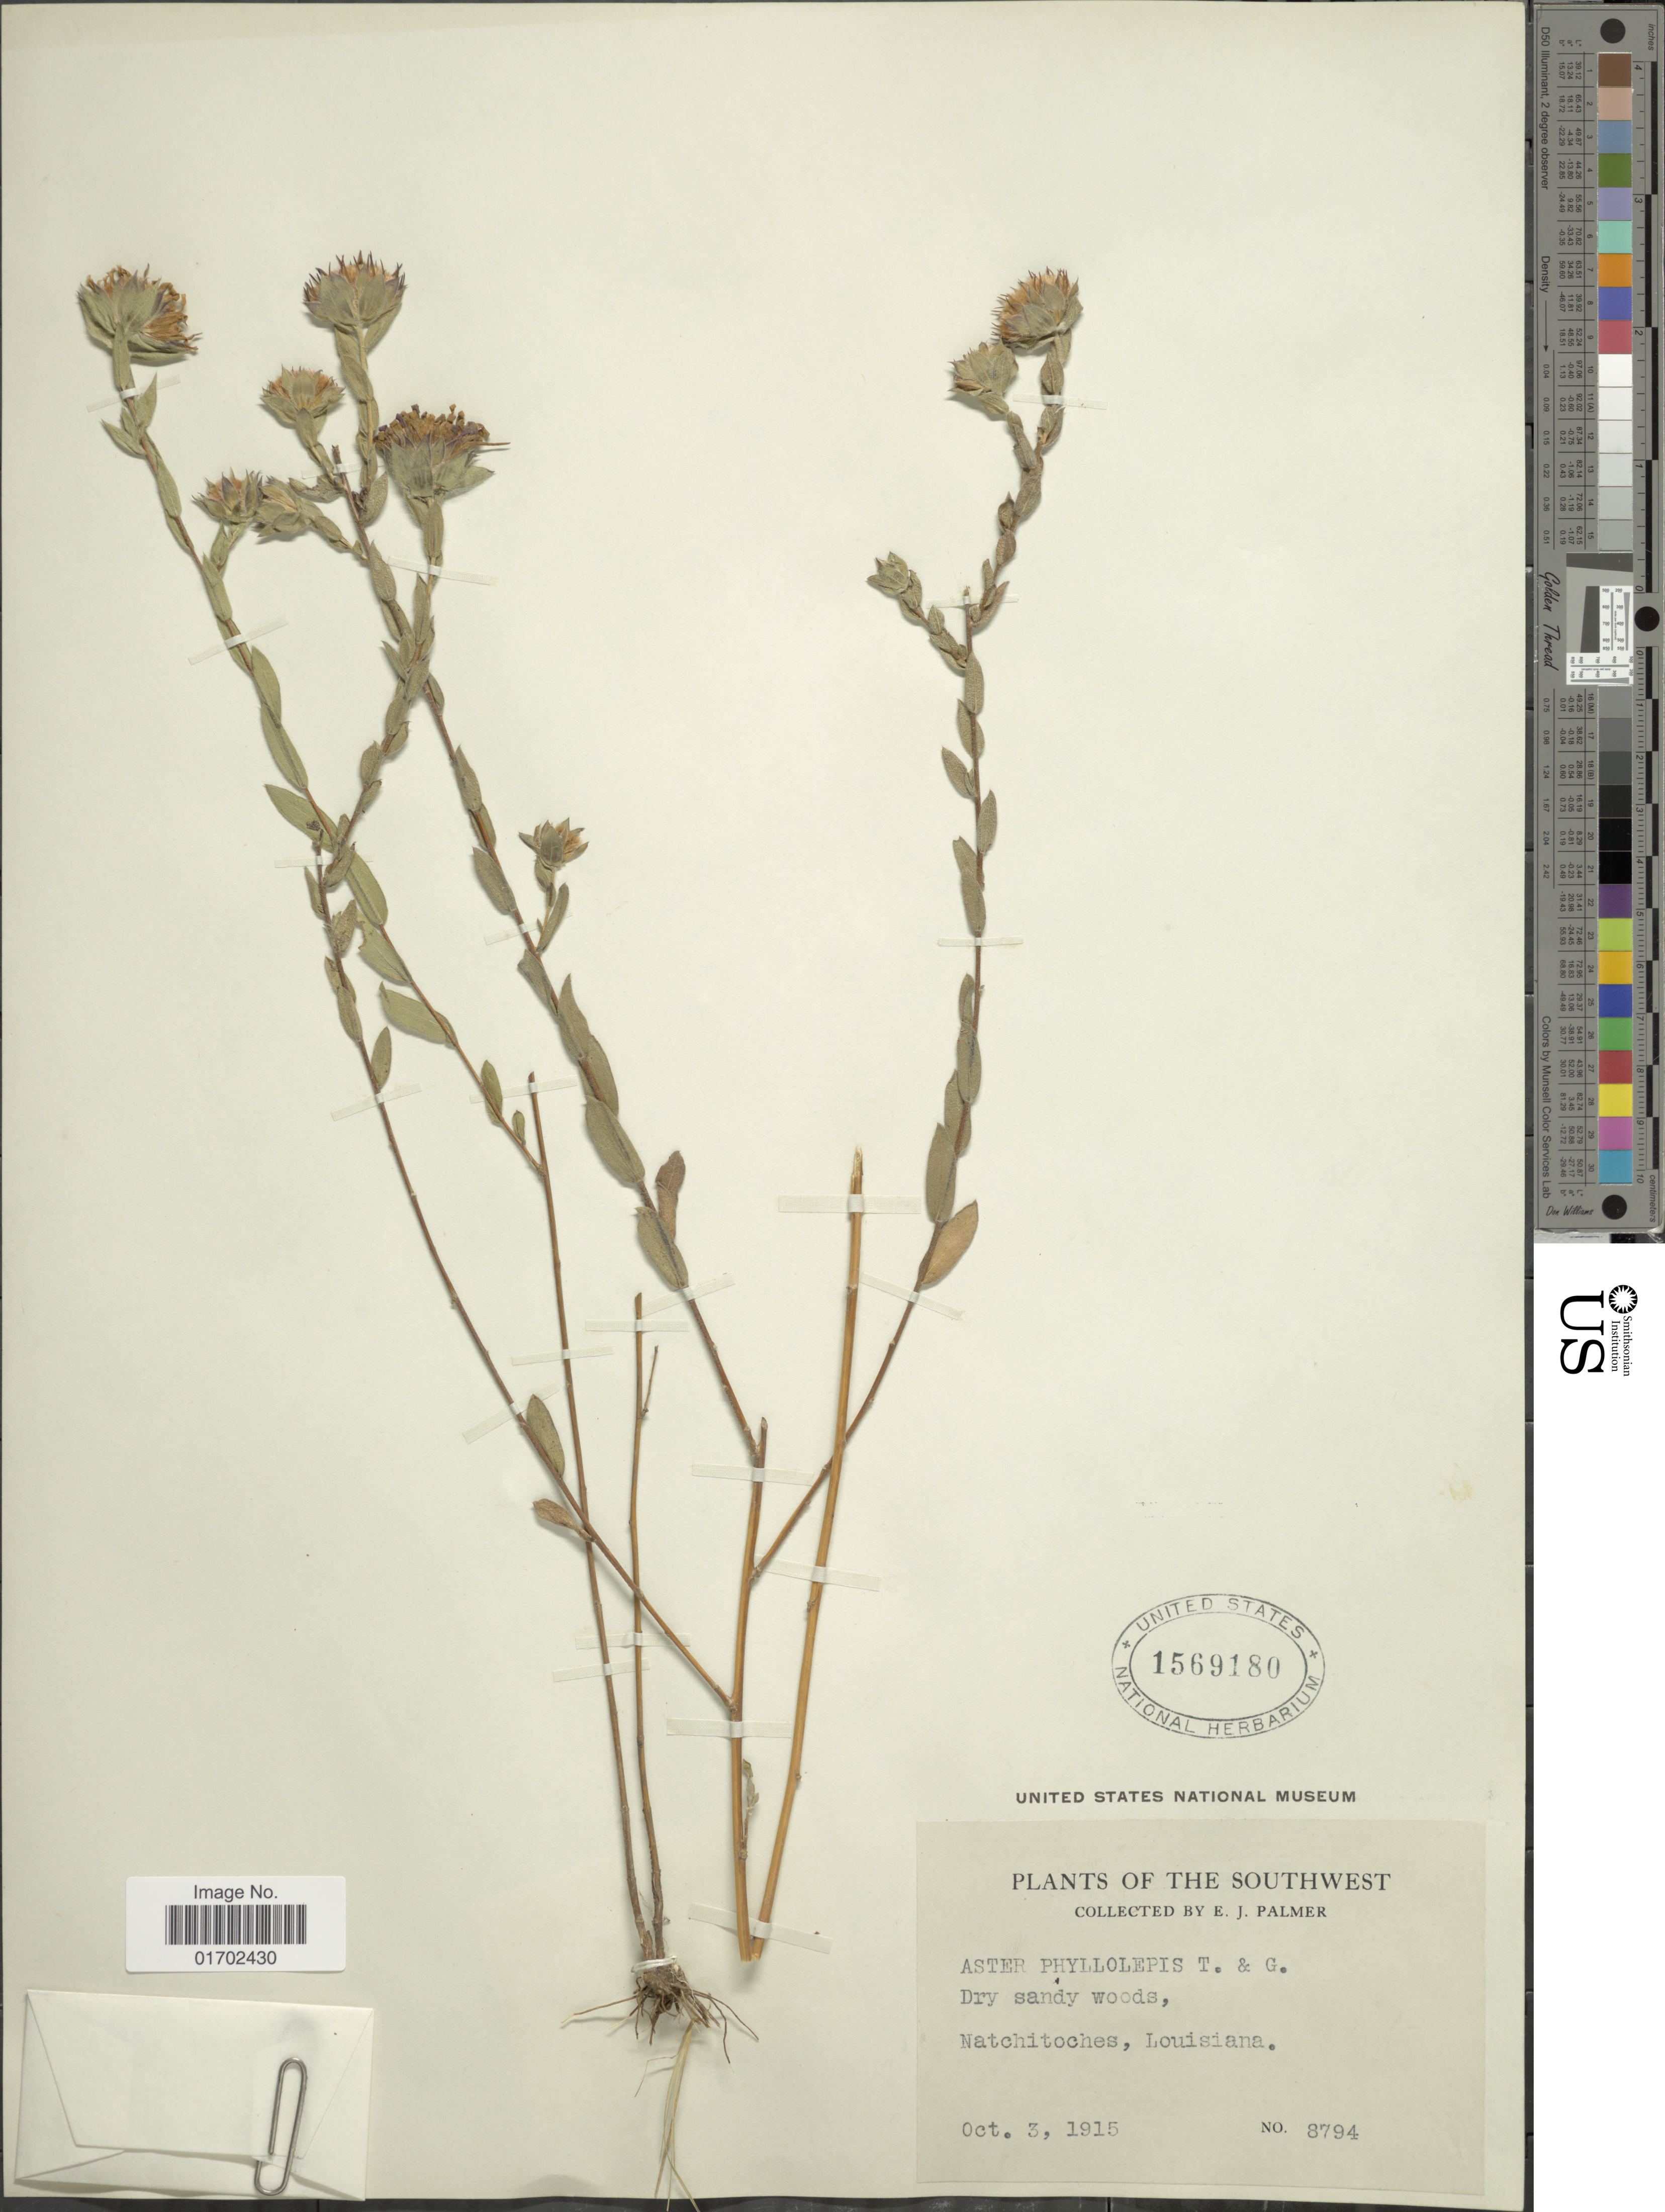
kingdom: Plantae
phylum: Tracheophyta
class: Magnoliopsida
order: Asterales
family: Asteraceae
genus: Symphyotrichum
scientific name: Symphyotrichum pratense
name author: (Raf.) G.L. Nesom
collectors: E. J. Palmer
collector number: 8794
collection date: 1915-10-03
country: United States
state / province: Louisiana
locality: Southwest. Natchitoches, Louisiana.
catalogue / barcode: US 1569180